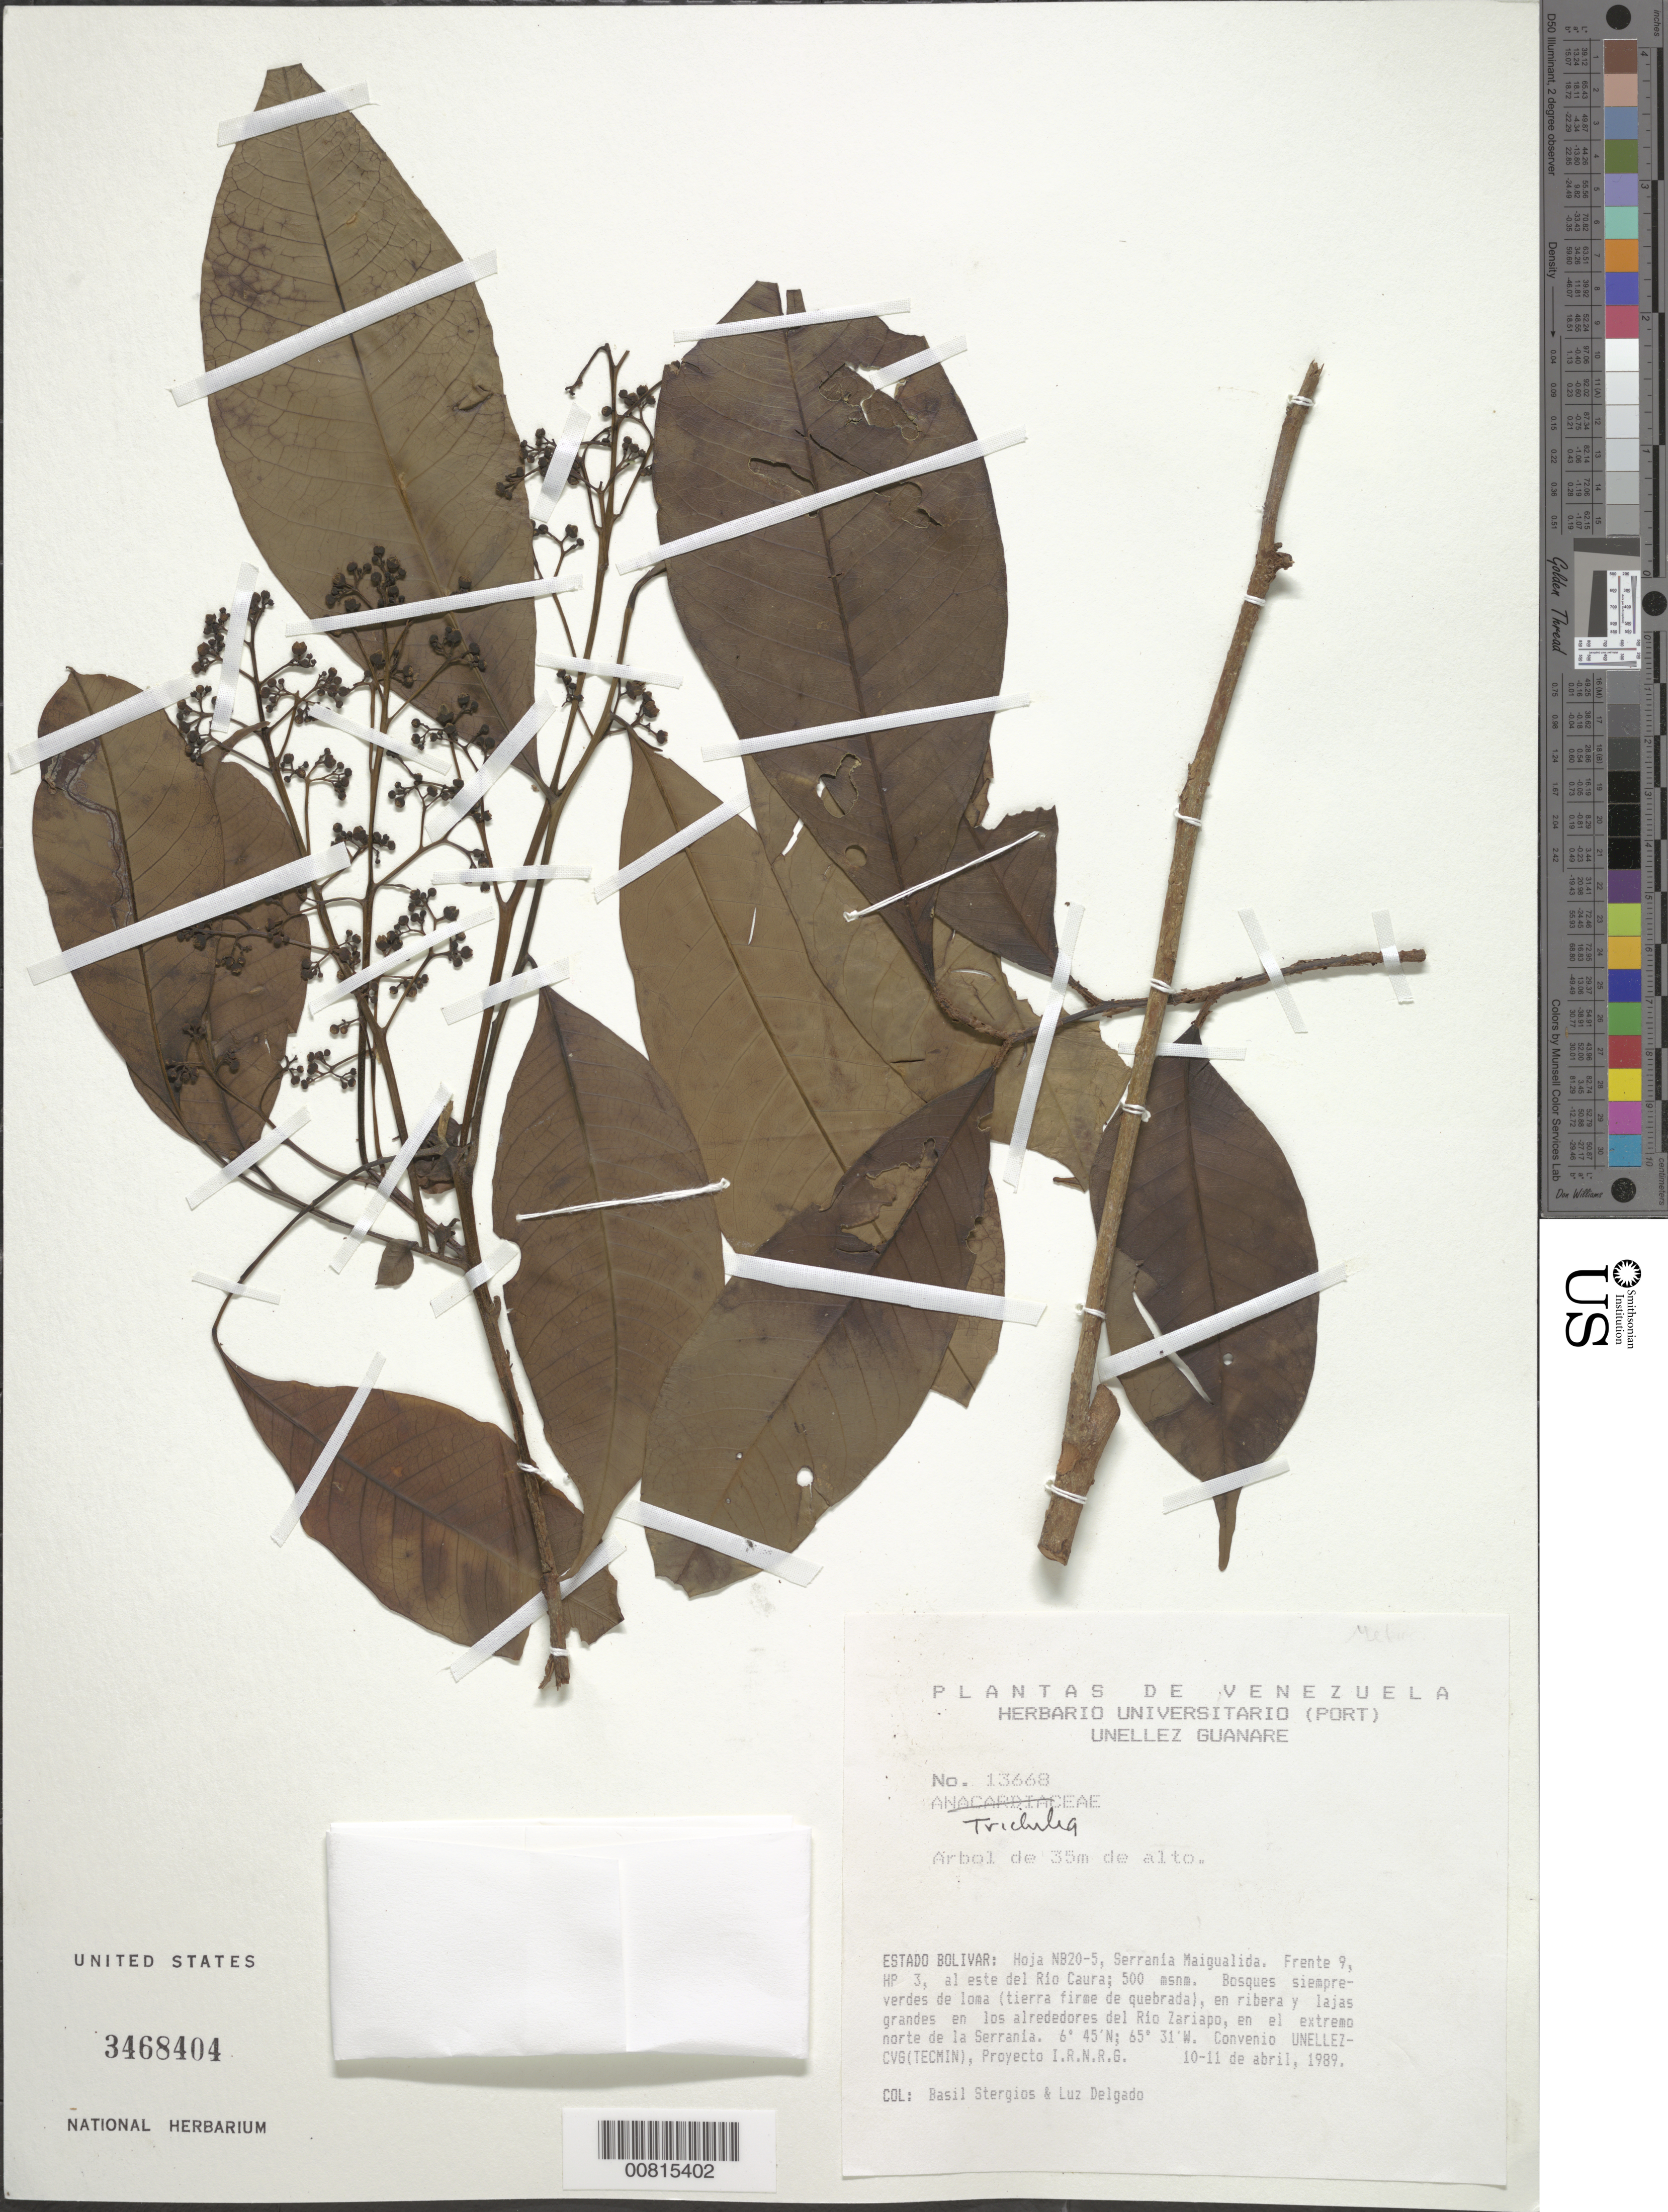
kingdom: Plantae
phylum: Tracheophyta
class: Magnoliopsida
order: Sapindales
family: Meliaceae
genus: Trichilia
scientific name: Trichilia sp.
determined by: Daly, D. C.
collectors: B. G. Stergios & L. Delgado V.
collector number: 13668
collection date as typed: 10-Apr-89 to 11-Apr-89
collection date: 1989-04-10/1989-04-11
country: Venezuela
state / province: Bolívar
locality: Serrania Maigualida, E del río Caura, alrededores del río Zariapo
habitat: Bosques siempre-verdes de loma (tierra firme de quebrada), en ribera y lajas grandesen los alrededores del río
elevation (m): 500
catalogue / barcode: US 3468404